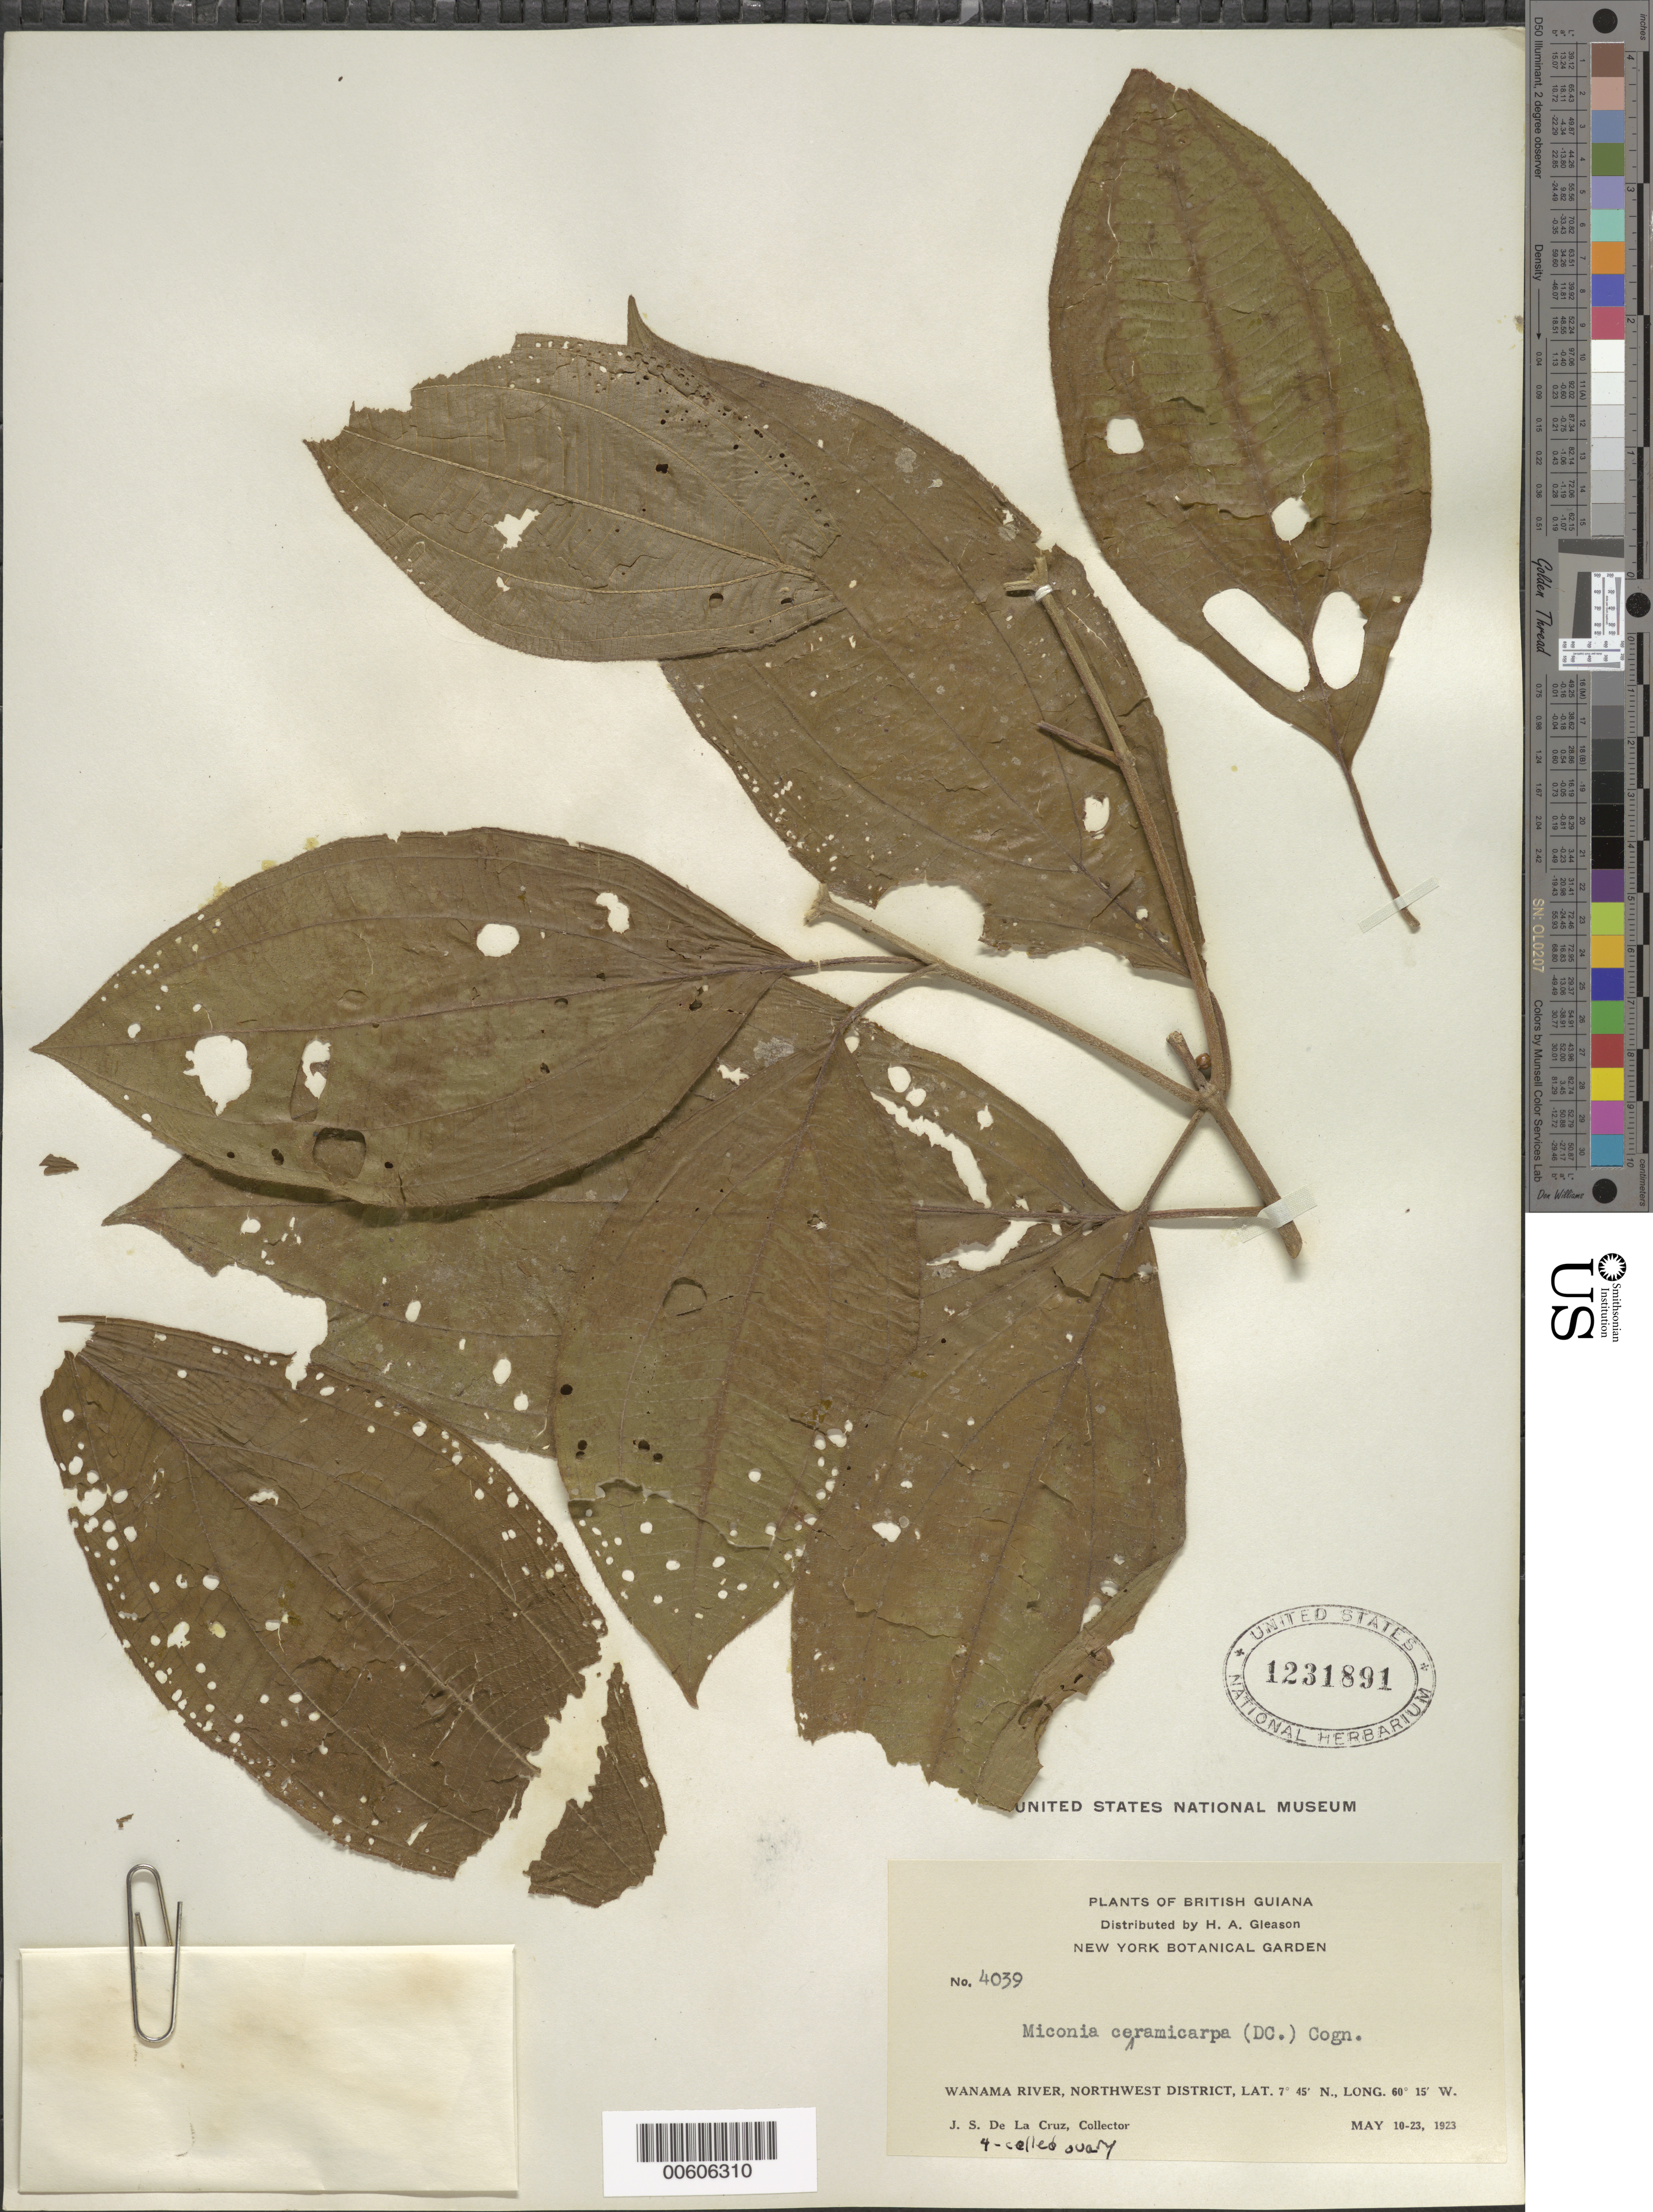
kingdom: Plantae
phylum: Tracheophyta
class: Magnoliopsida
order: Myrtales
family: Melastomataceae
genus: Miconia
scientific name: Miconia ceramicarpa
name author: (DC.) Cogn.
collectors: J. S. de la Cruz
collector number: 4039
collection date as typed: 10-May-23 to 23-May-23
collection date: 1923-05-10/1923-05-23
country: Guyana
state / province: Barima-Waini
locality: Wanama R., NW District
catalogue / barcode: US 1231891